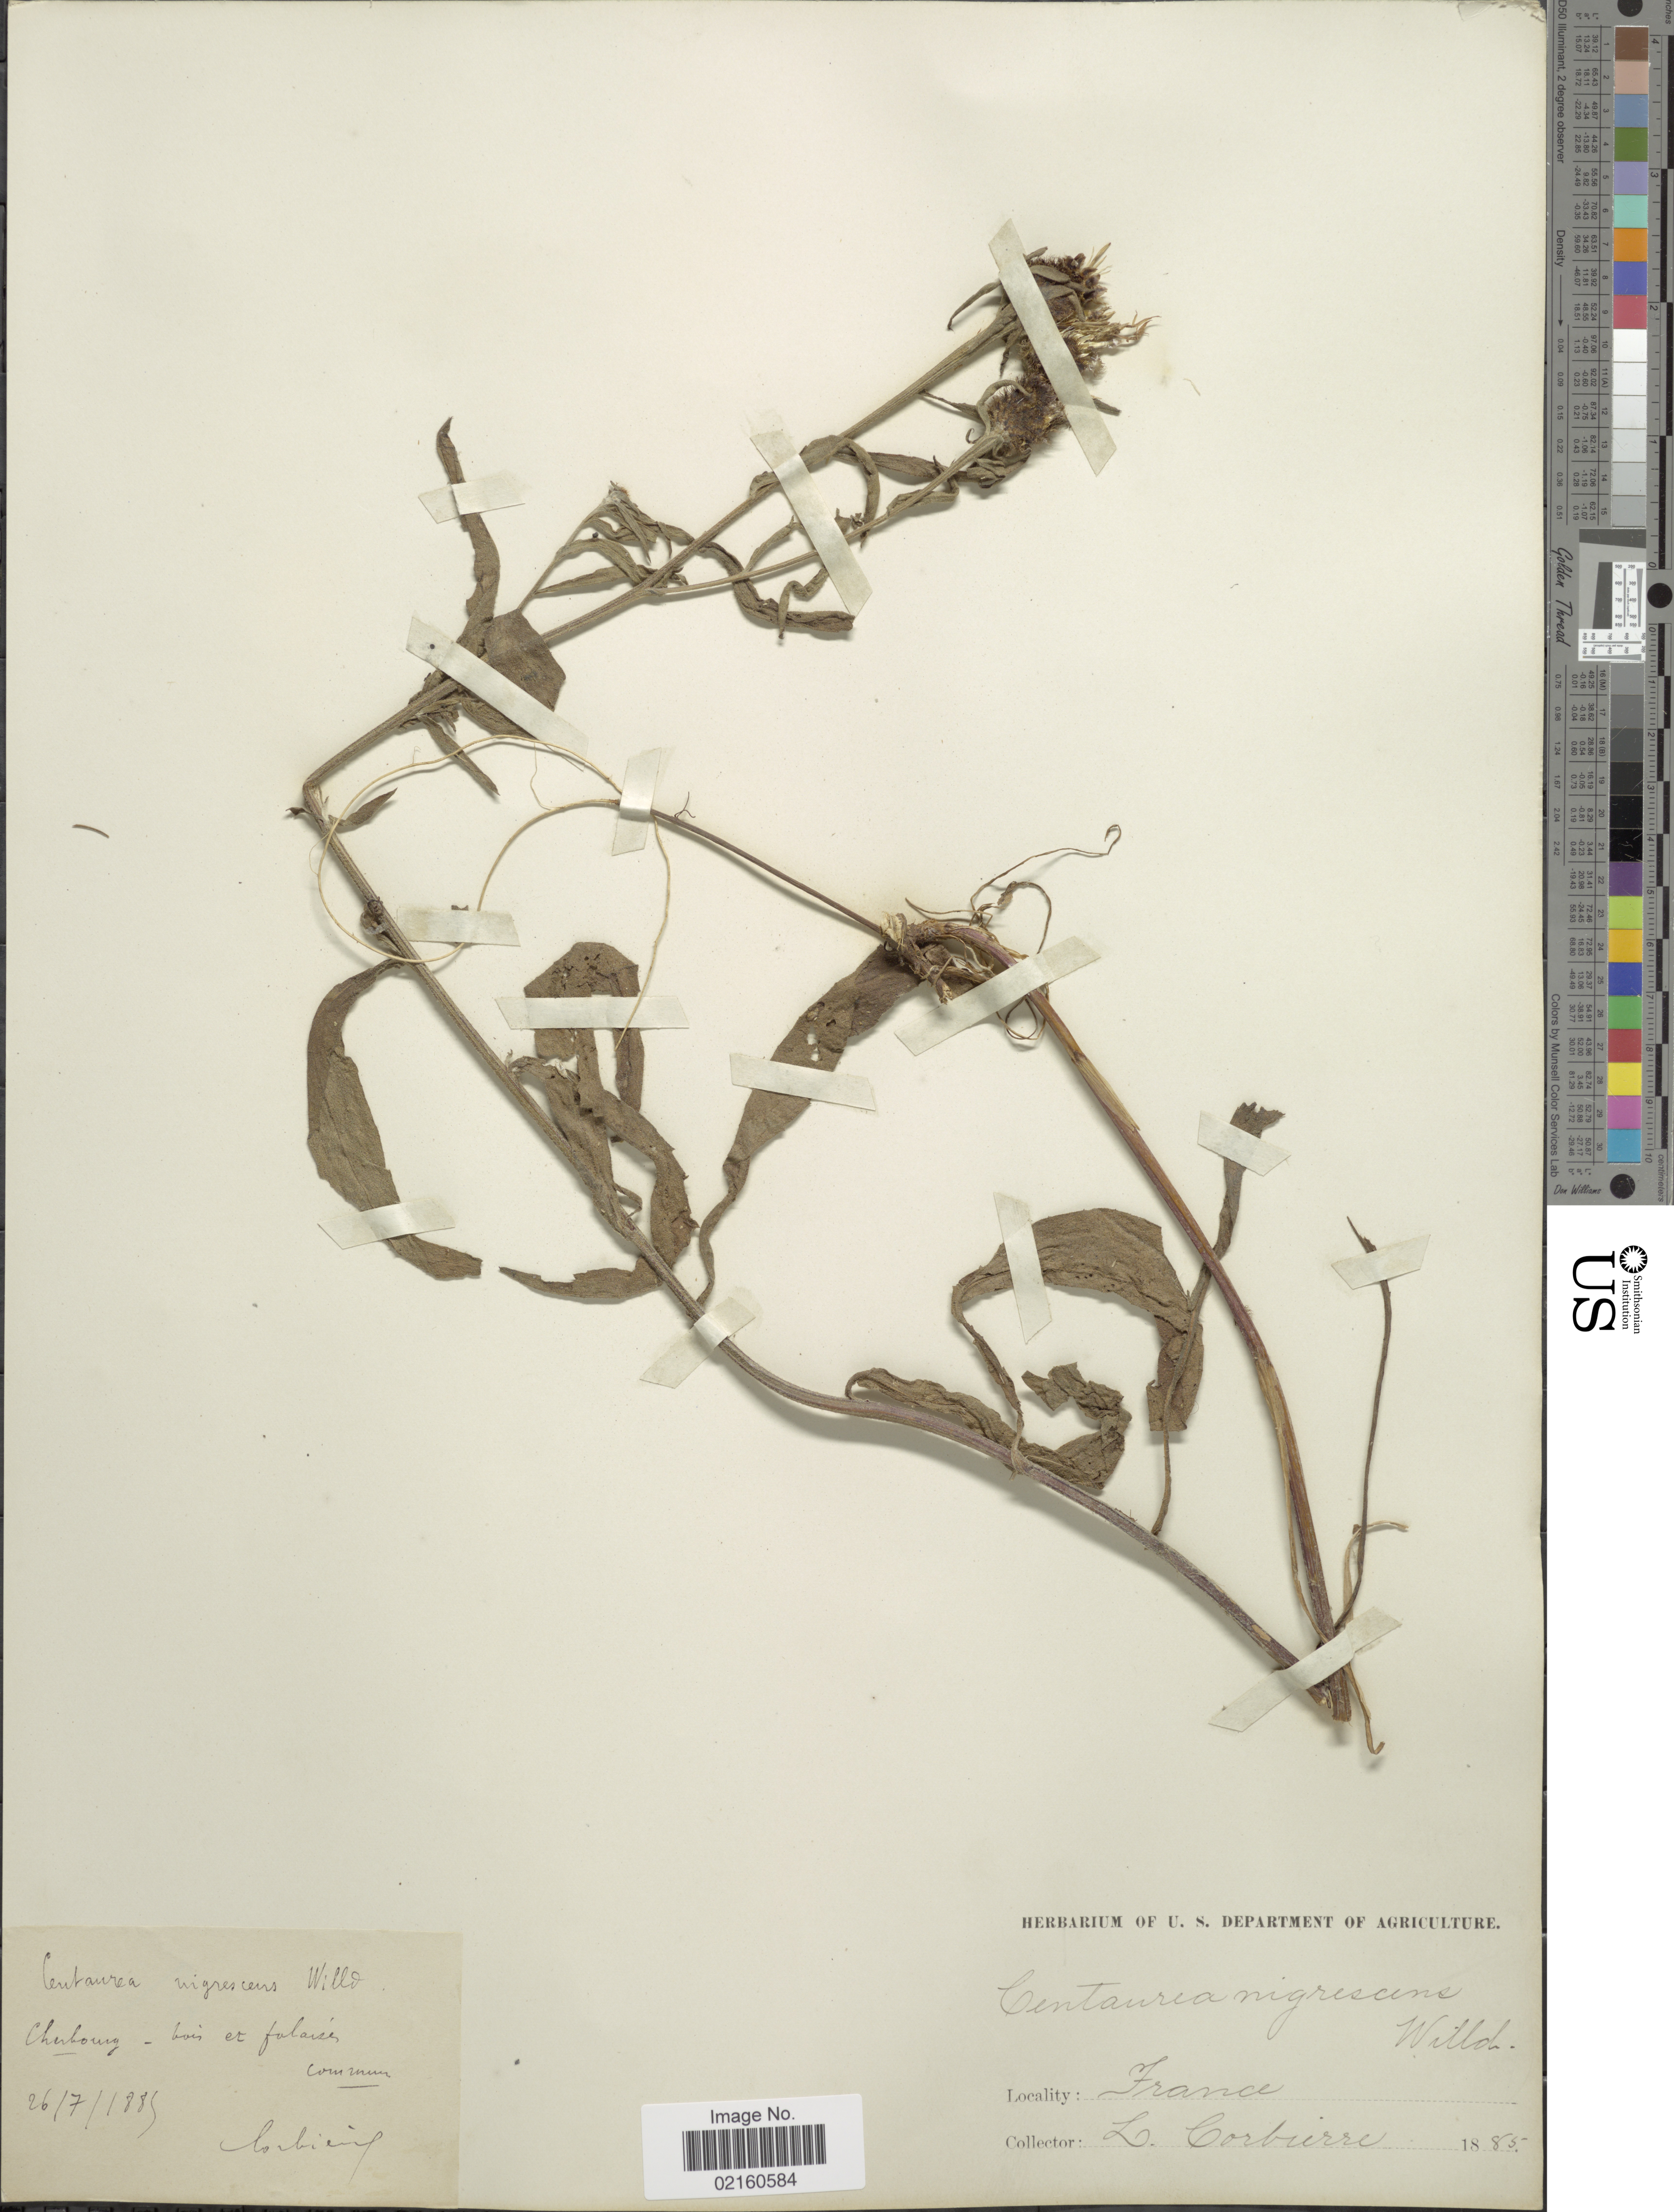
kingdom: Plantae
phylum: Tracheophyta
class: Magnoliopsida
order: Asterales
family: Asteraceae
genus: Centaurea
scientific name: Centaurea nigrescens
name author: Willd.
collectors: L. Corbière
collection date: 1885-07-26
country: France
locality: Cherbourg